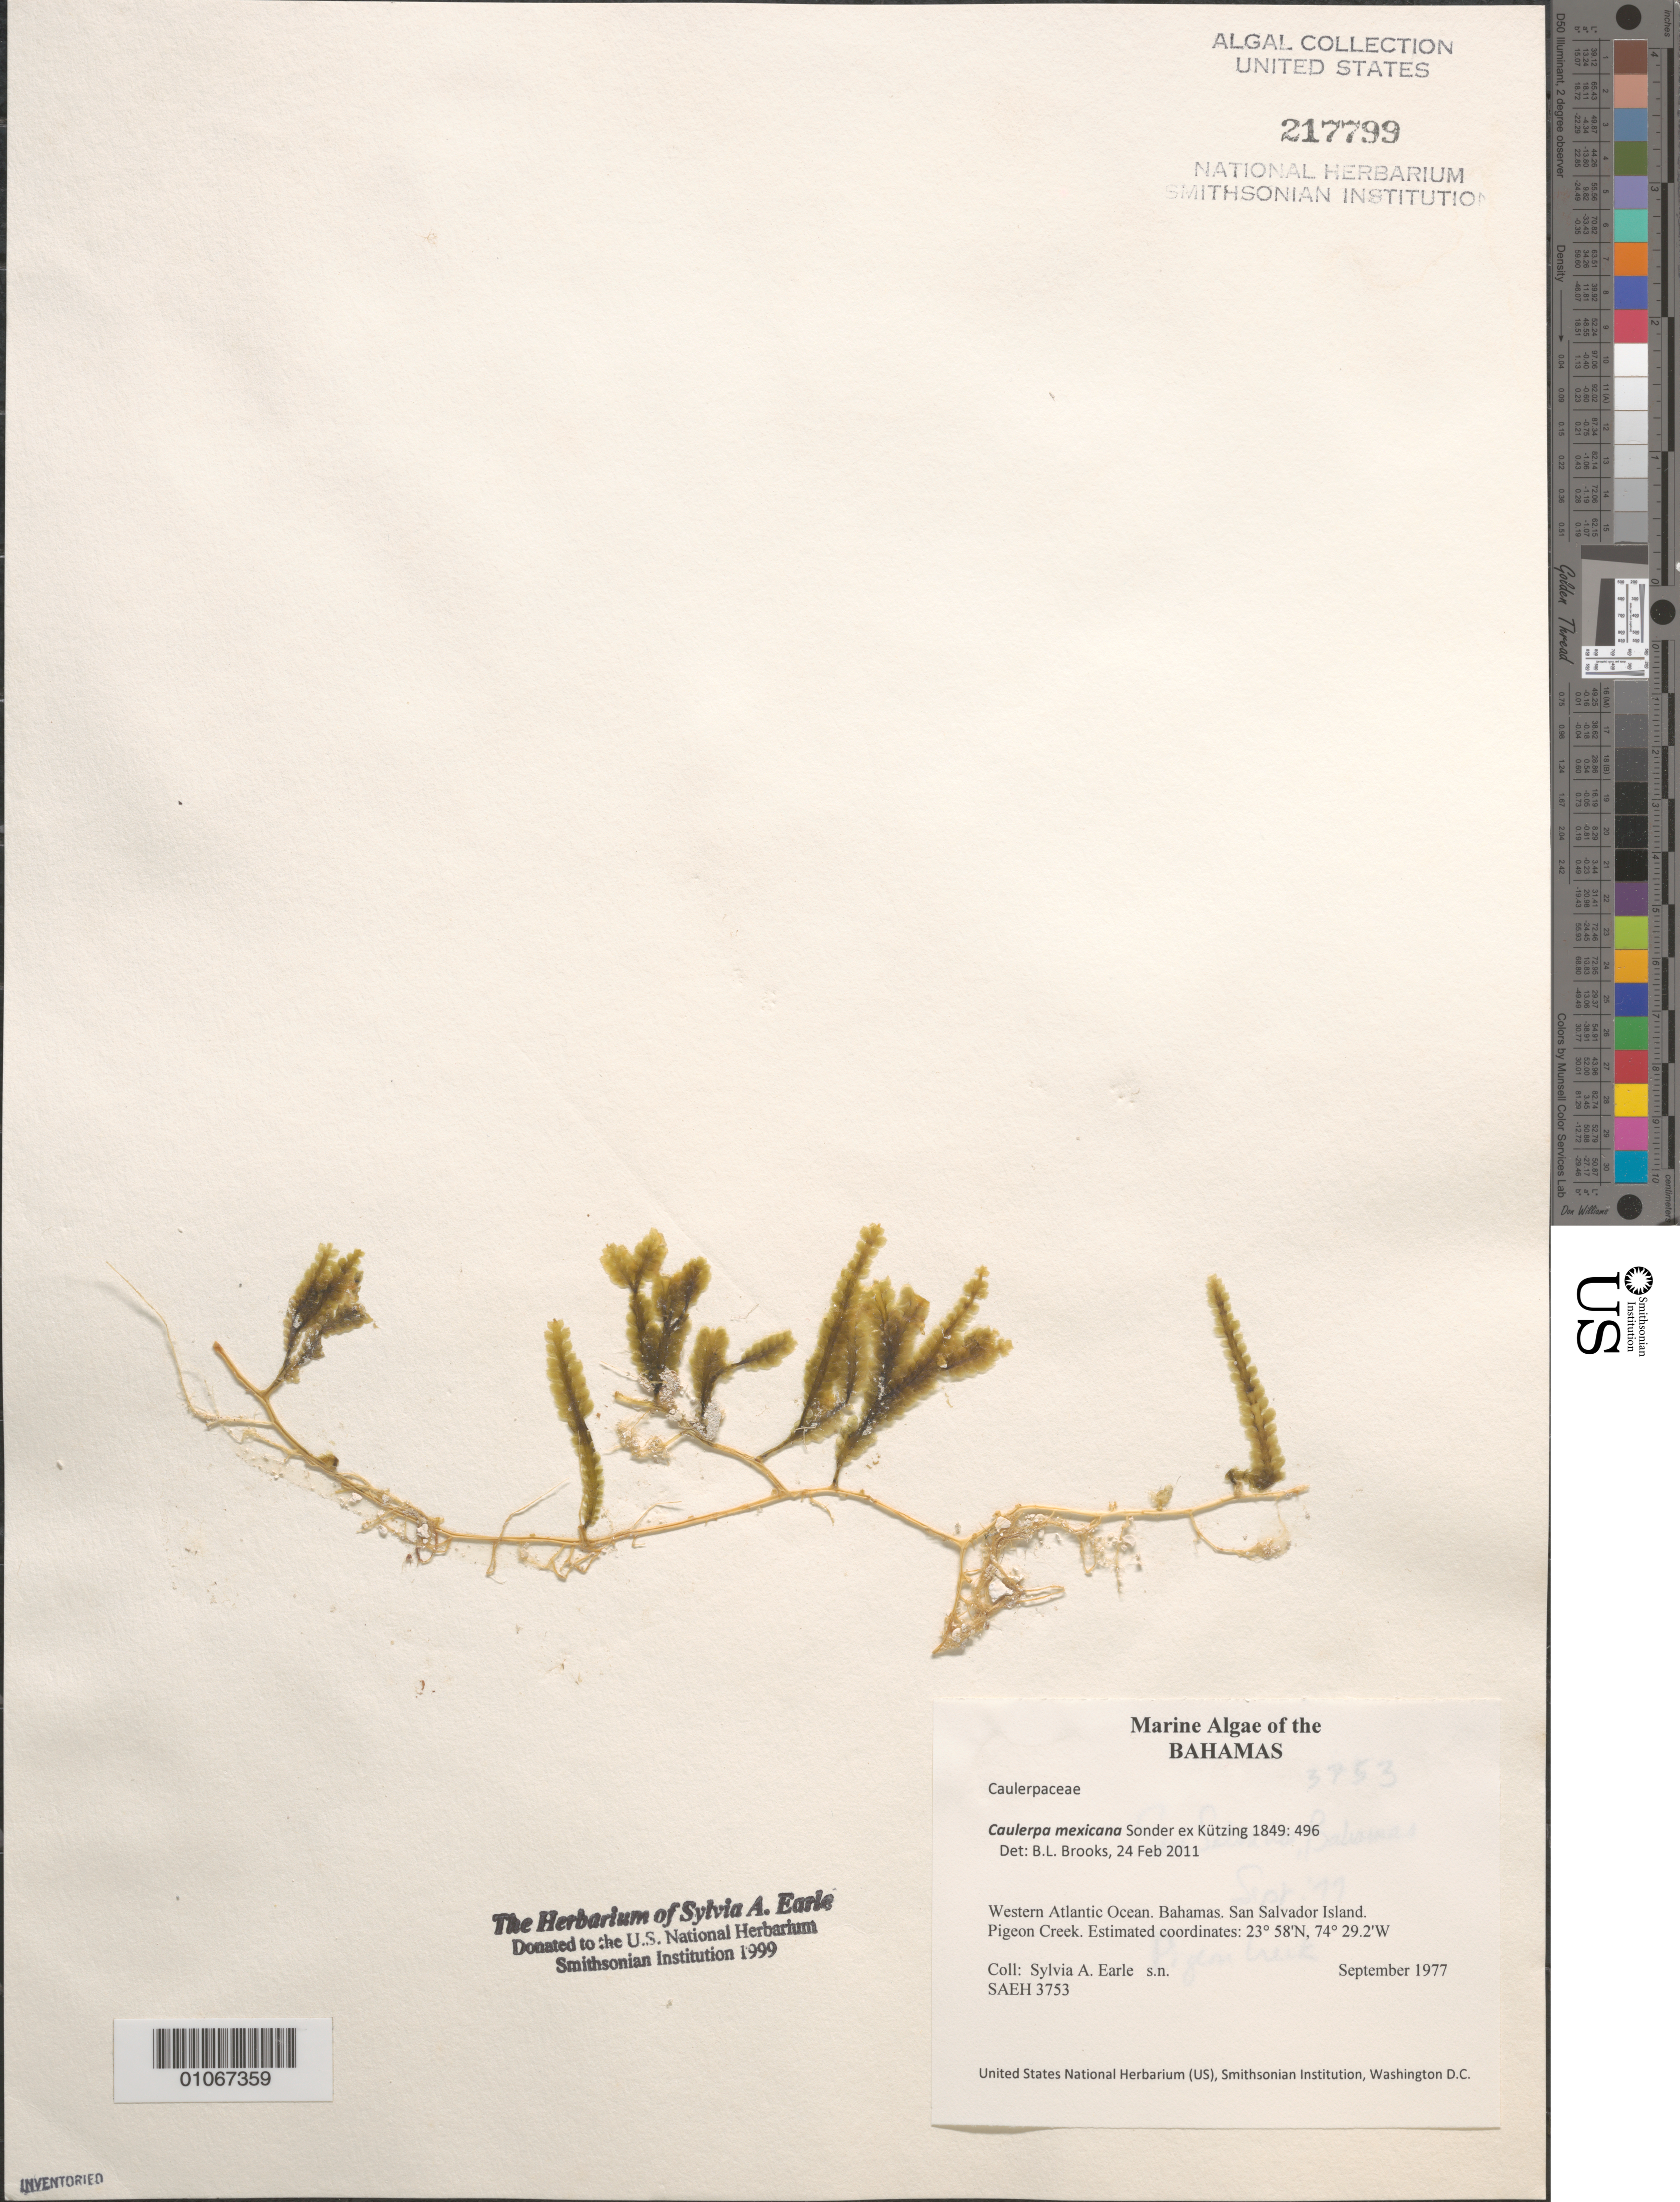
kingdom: Plantae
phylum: Chlorophyta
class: Ulvophyceae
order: Bryopsidales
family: Caulerpaceae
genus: Caulerpa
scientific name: Caulerpa mexicana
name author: Sond. ex Kütz.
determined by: Brooks, B. L., (BOT), Smithsonian Institution - National Museum of Natural History (UNITED STATES)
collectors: S. A. Earle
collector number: SAEH 3753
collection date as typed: Sep 1977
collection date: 1977-09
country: Bahamas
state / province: San Salvador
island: San Salvador Island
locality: Pigeon Creek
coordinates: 23 58'N, 74 29.2'W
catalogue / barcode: US 217799